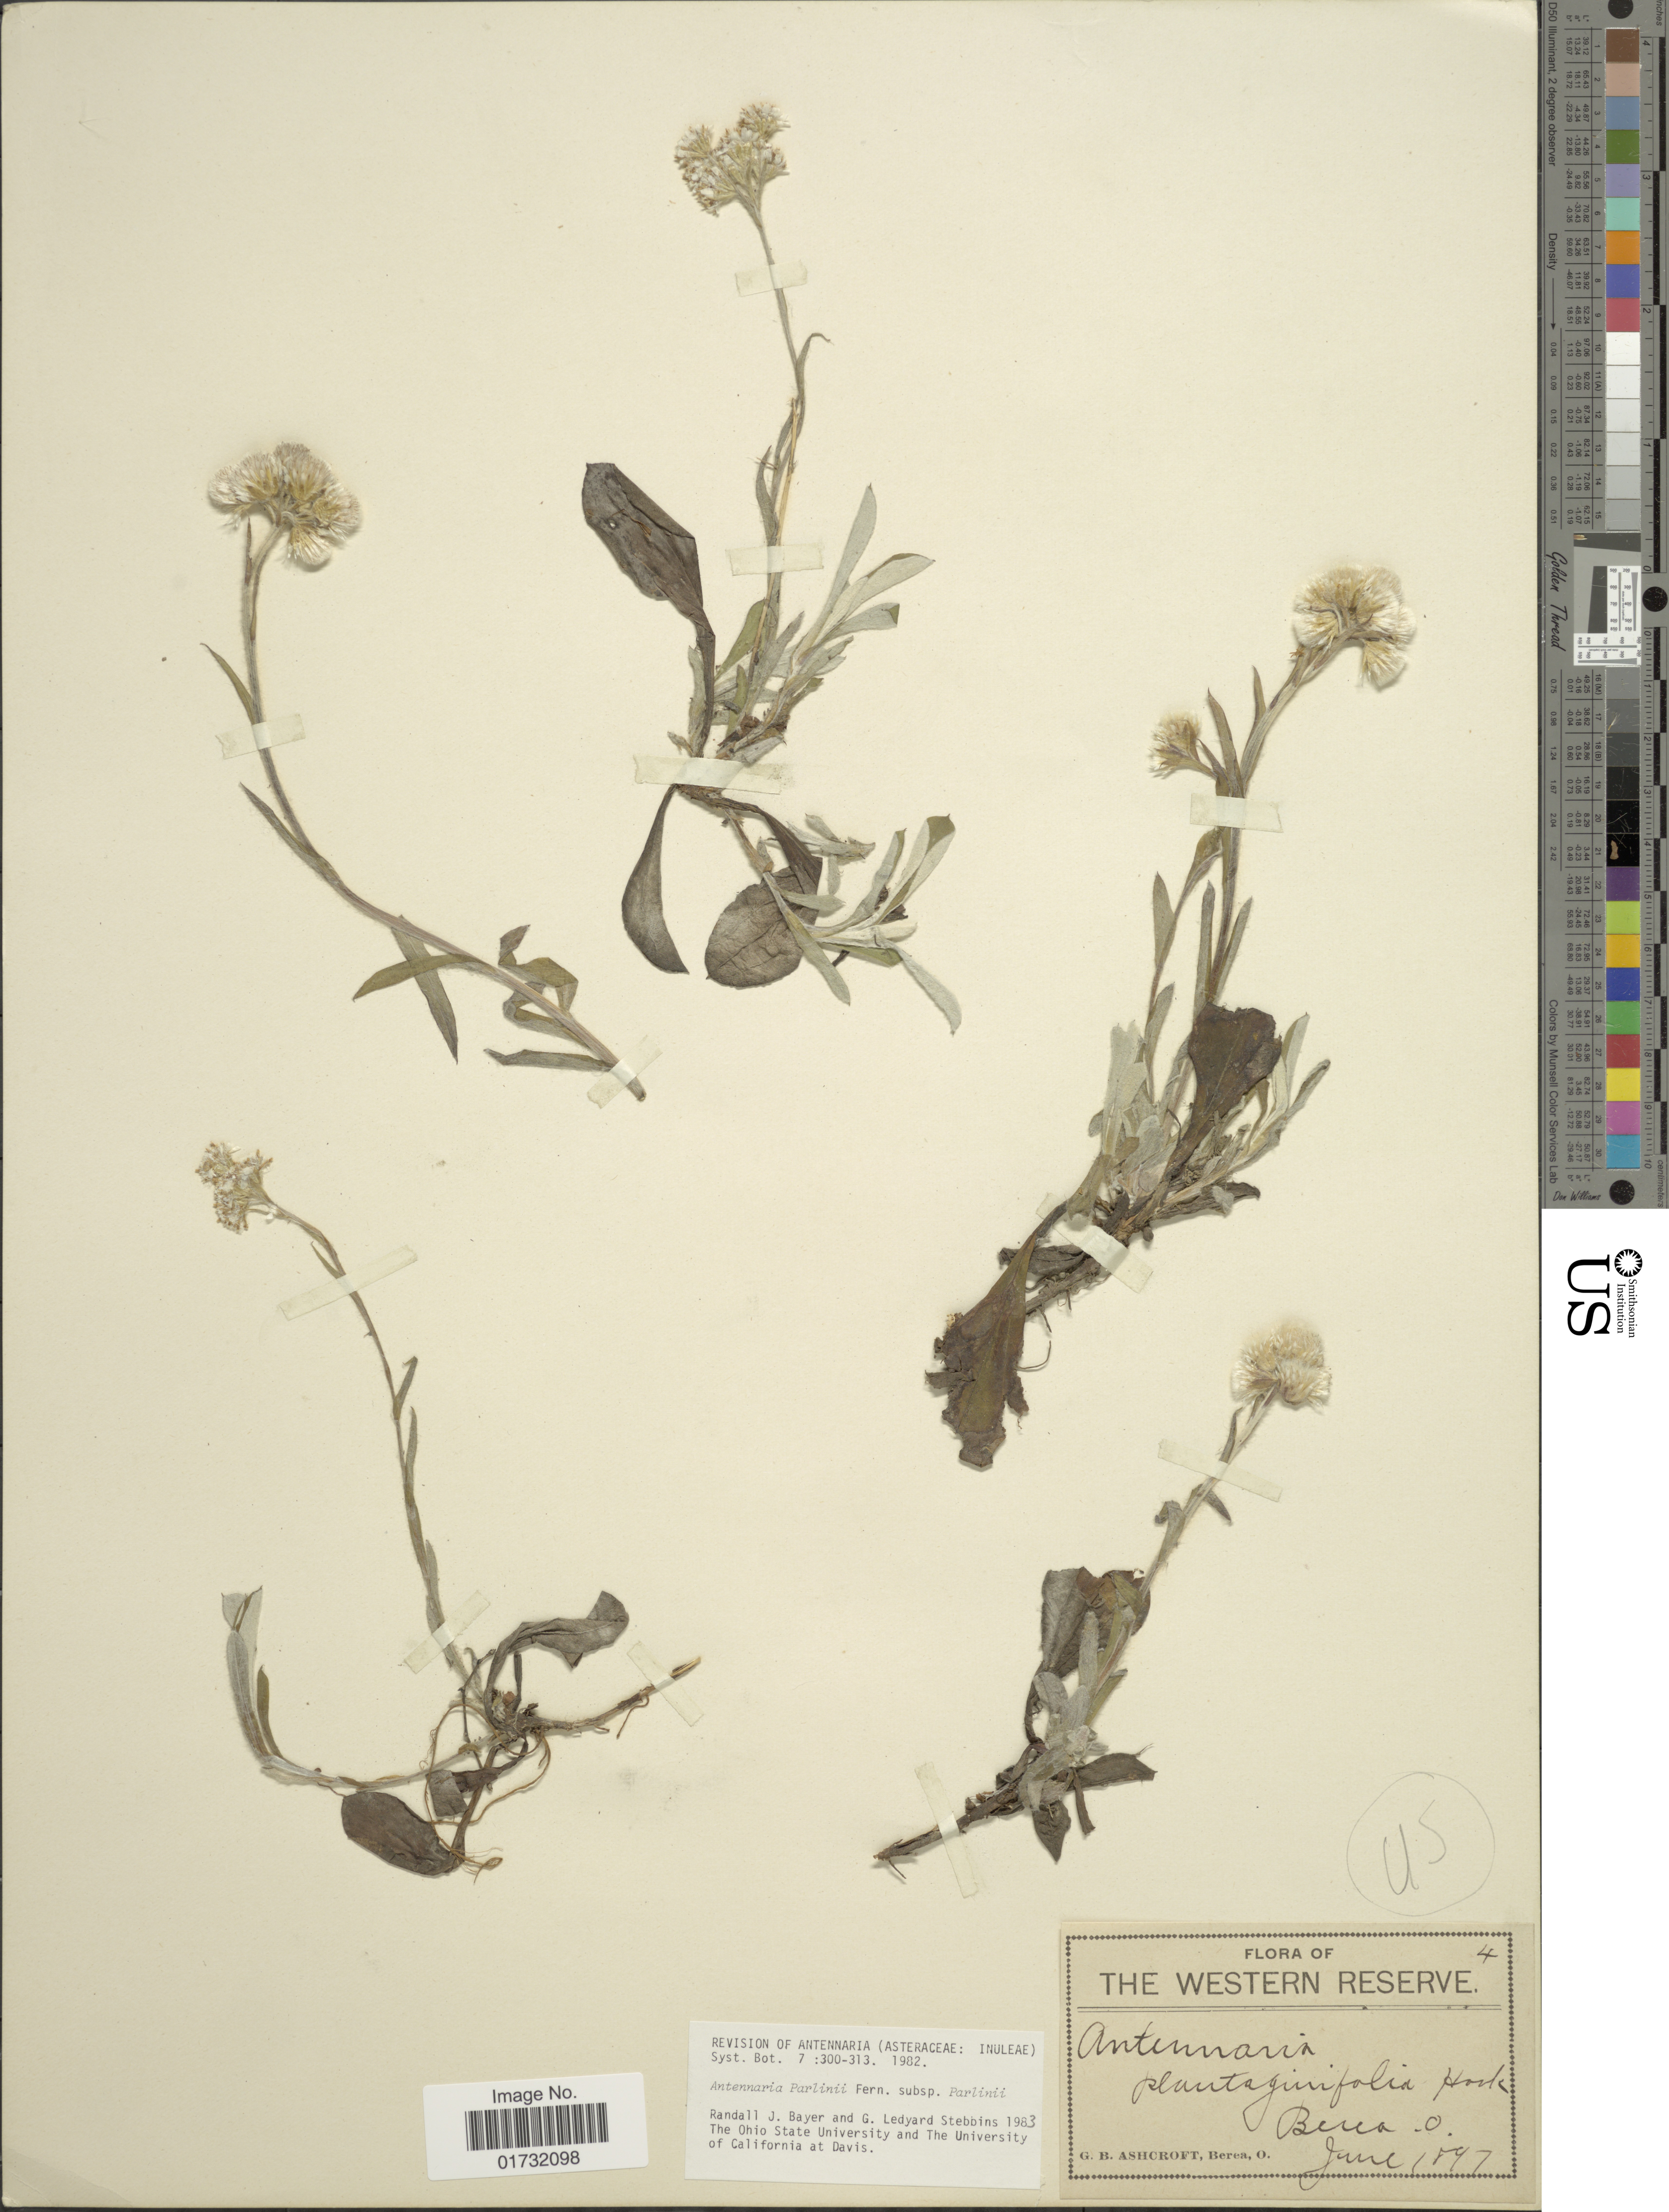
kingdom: Plantae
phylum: Tracheophyta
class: Magnoliopsida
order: Asterales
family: Asteraceae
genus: Antennaria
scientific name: Antennaria parlinii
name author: Fernald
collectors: G. Ashcroft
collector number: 4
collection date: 1897-06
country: United States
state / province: Ohio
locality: Western Reserve. Berea